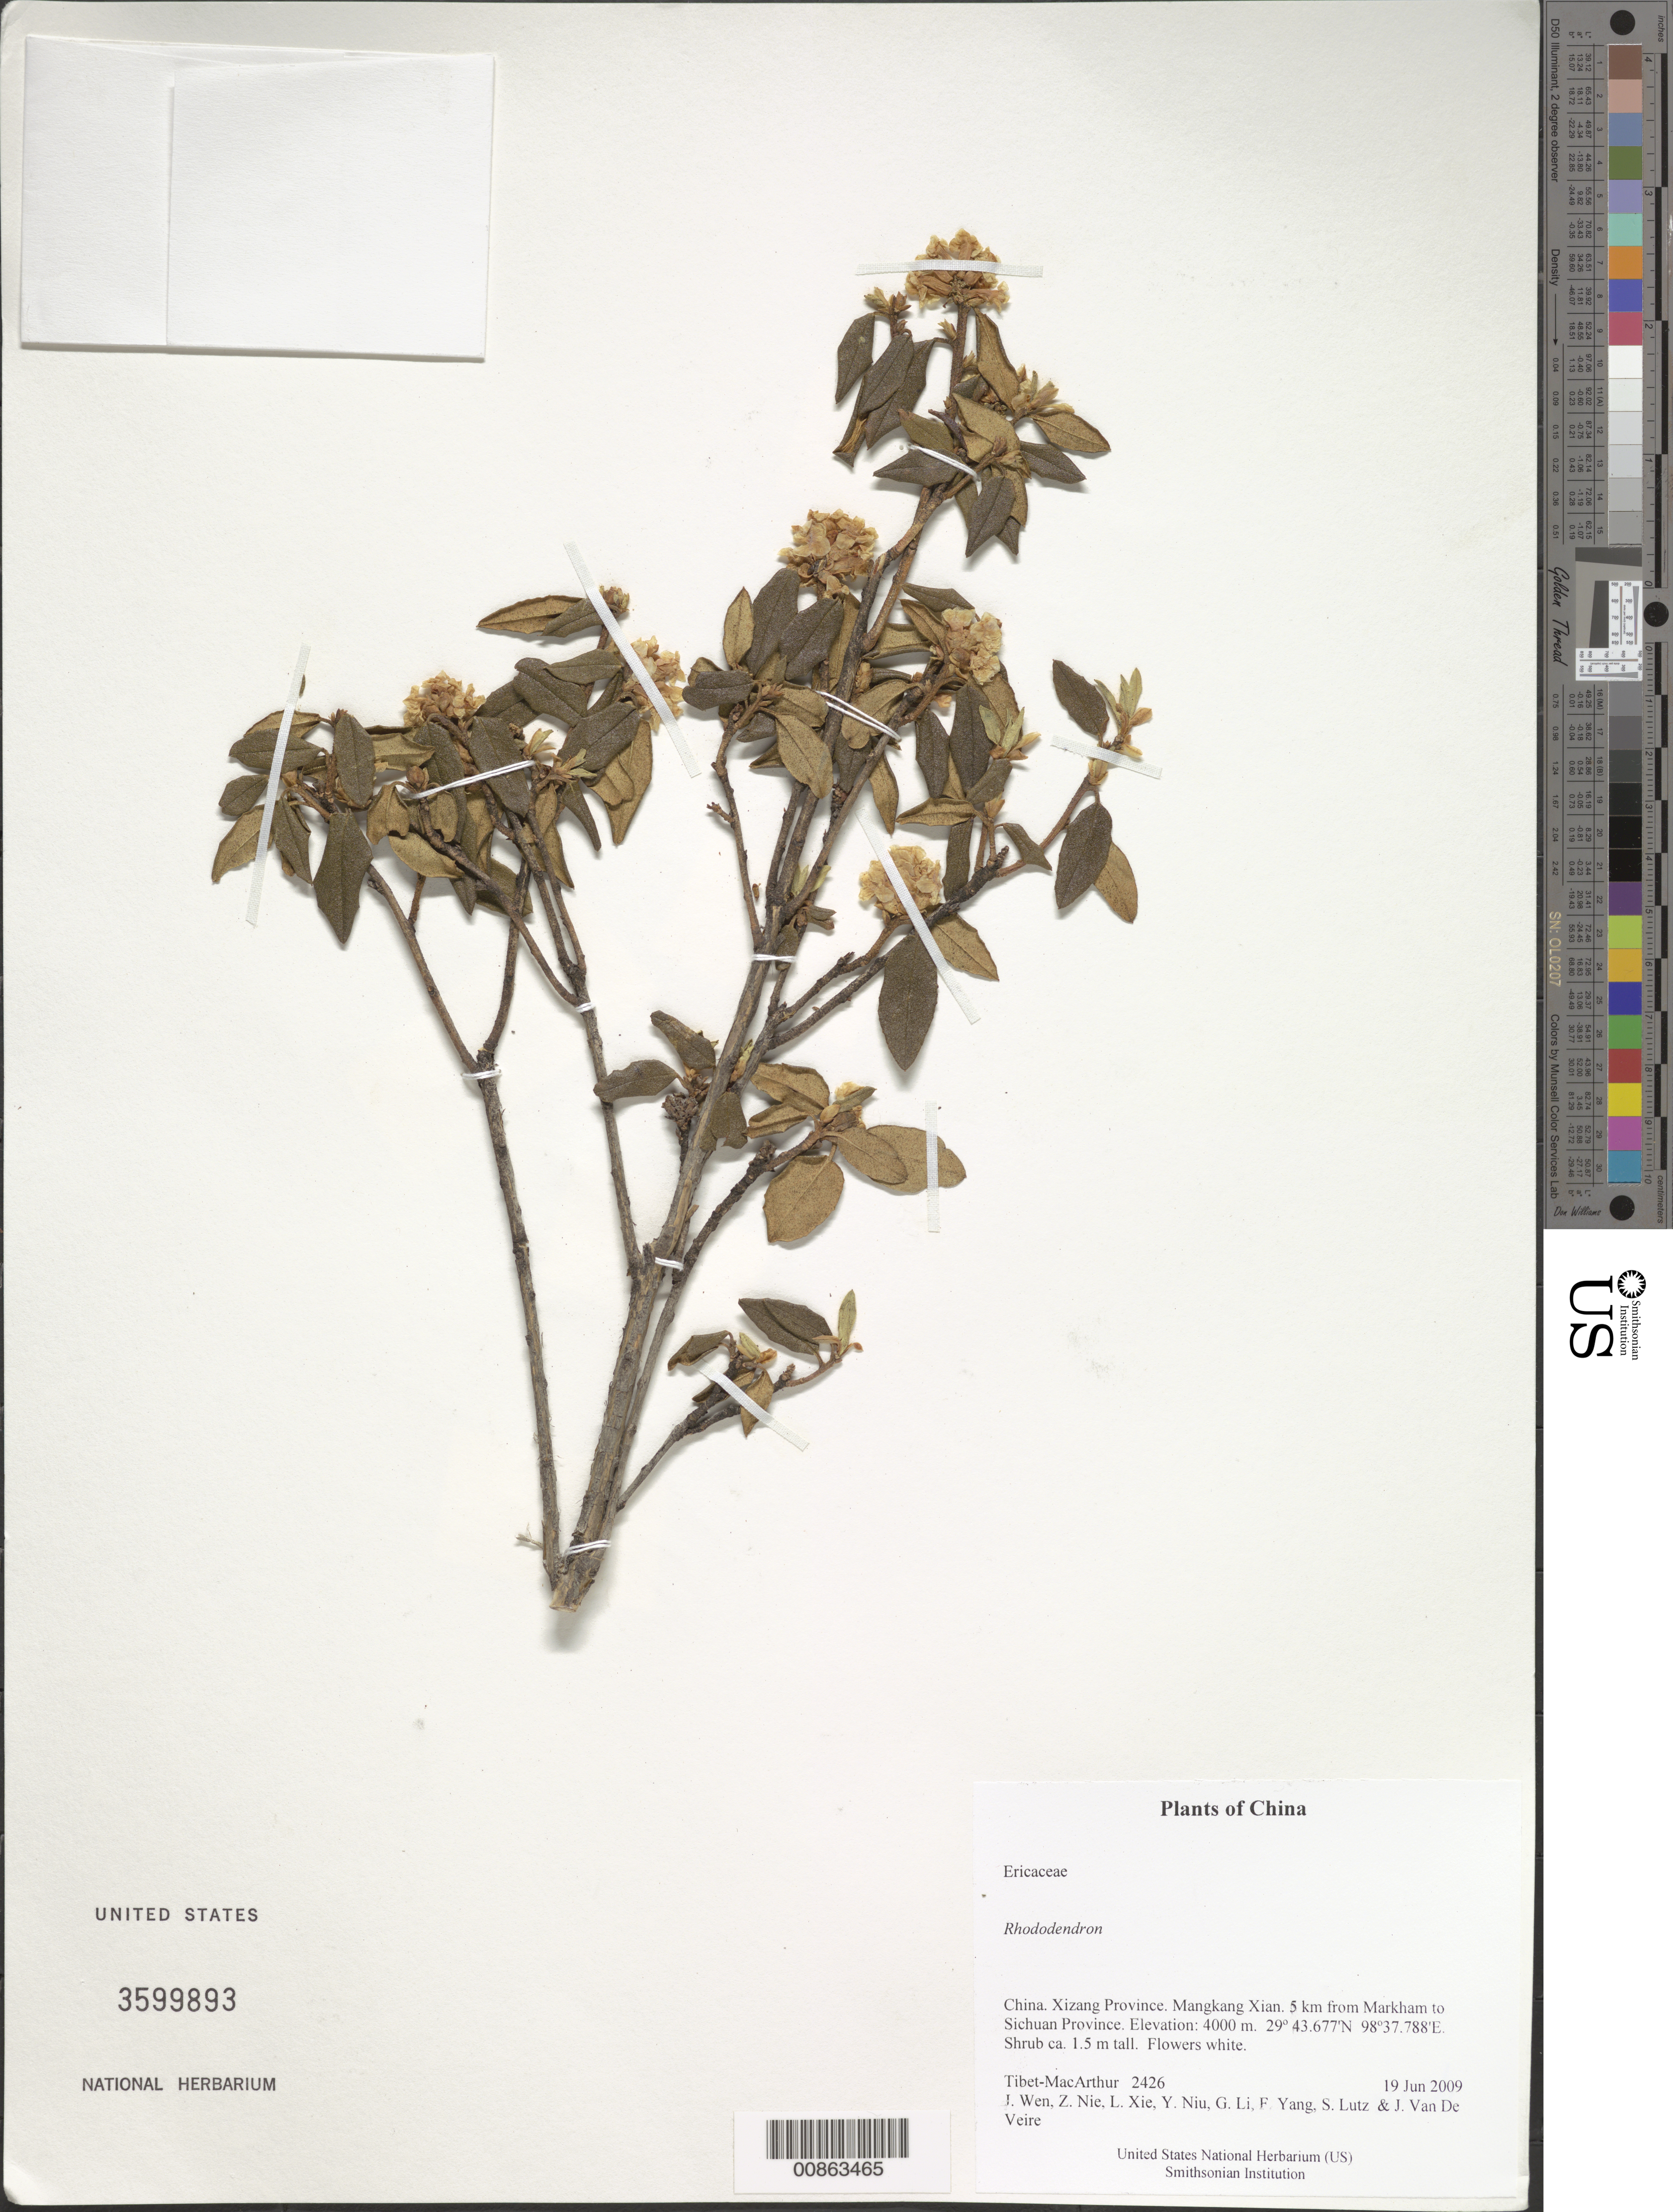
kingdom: Plantae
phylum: Tracheophyta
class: Magnoliopsida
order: Ericales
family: Ericaceae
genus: Rhododendron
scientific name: Rhododendron sp.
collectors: Tibet-MacArthur, J. Wen, Z. Nie, L. Xie, Y. Niu, G. Li, F. Yang, S. Lutz & J. Van De Veire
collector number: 2426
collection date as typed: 19 Jun 2009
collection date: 2009-06-19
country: China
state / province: Xizang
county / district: Mangkang Xian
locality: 5 km from Markham to Sichuan Province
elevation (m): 4000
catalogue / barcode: US 3599893